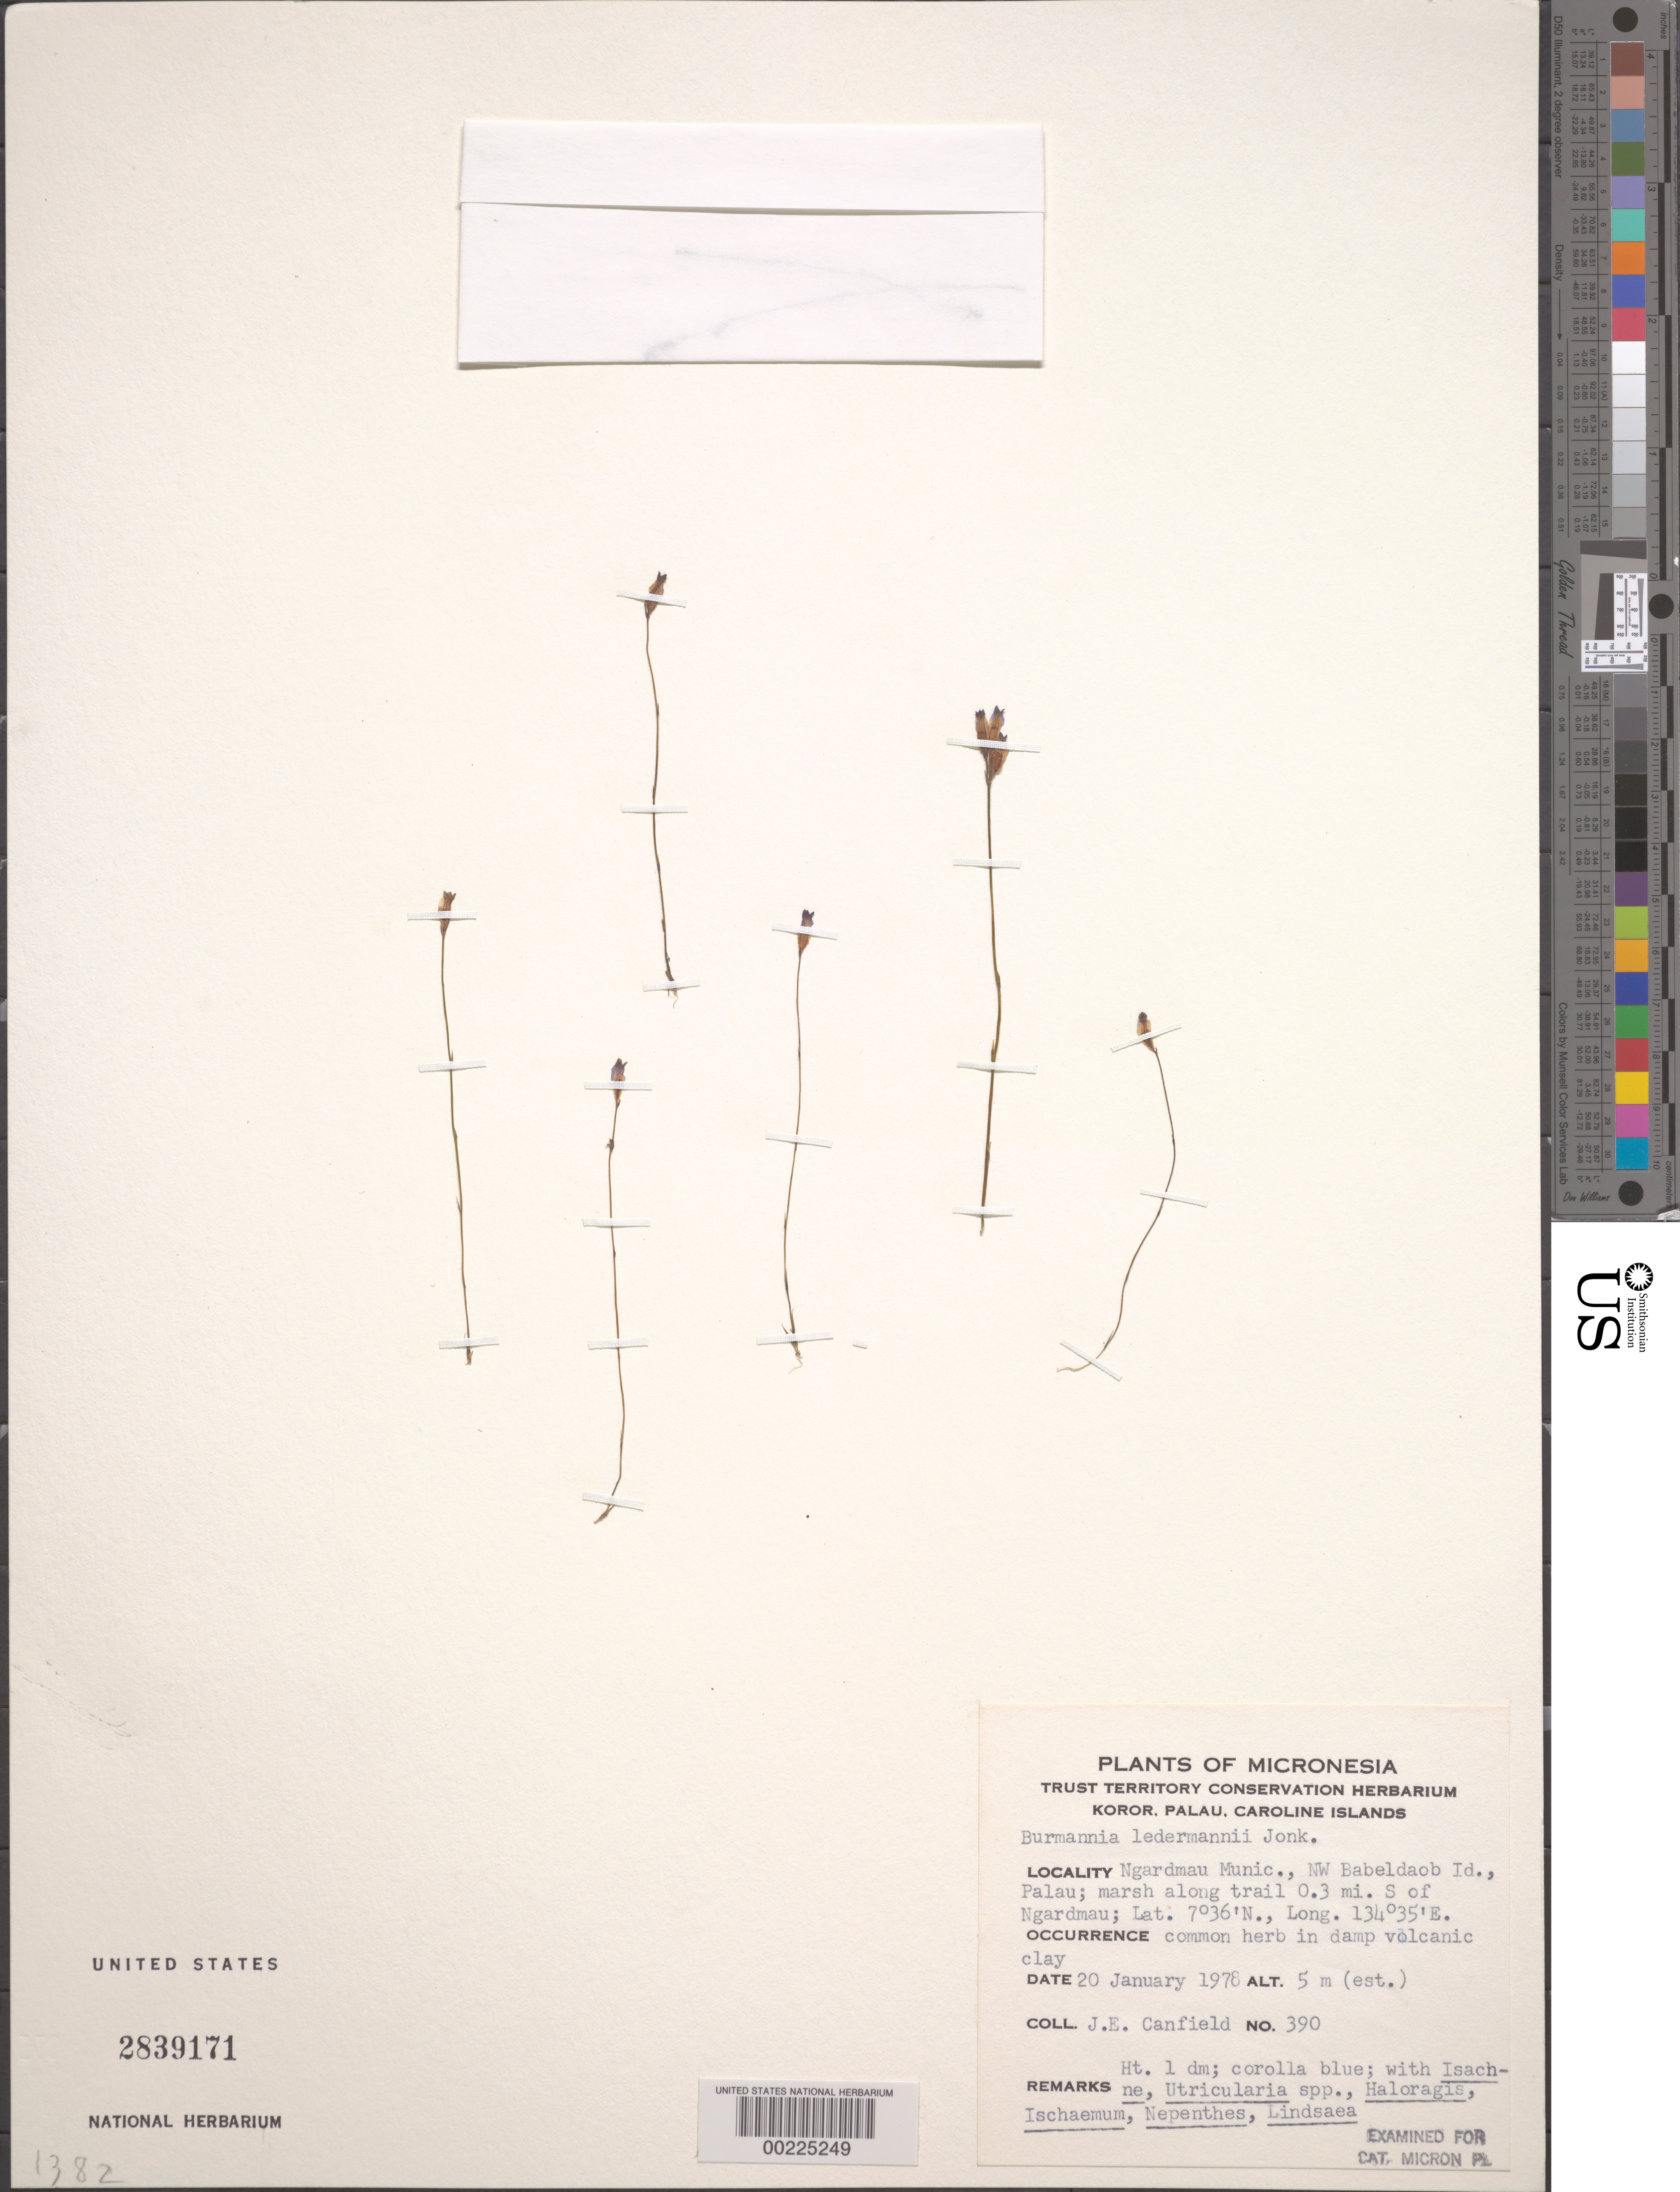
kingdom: Plantae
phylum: Tracheophyta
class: Liliopsida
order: Dioscoreales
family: Burmanniaceae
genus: Burmannia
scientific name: Burmannia ledermannii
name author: Jonker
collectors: J. E. Canfield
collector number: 390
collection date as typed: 20 Jan 1978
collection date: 1978-01-20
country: Palau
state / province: Ngardmau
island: Babeldaob [Babelthuap]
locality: Marsh along trail 0.3 mi s of ngardmau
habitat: Damp volcanic clay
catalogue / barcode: US 2839171